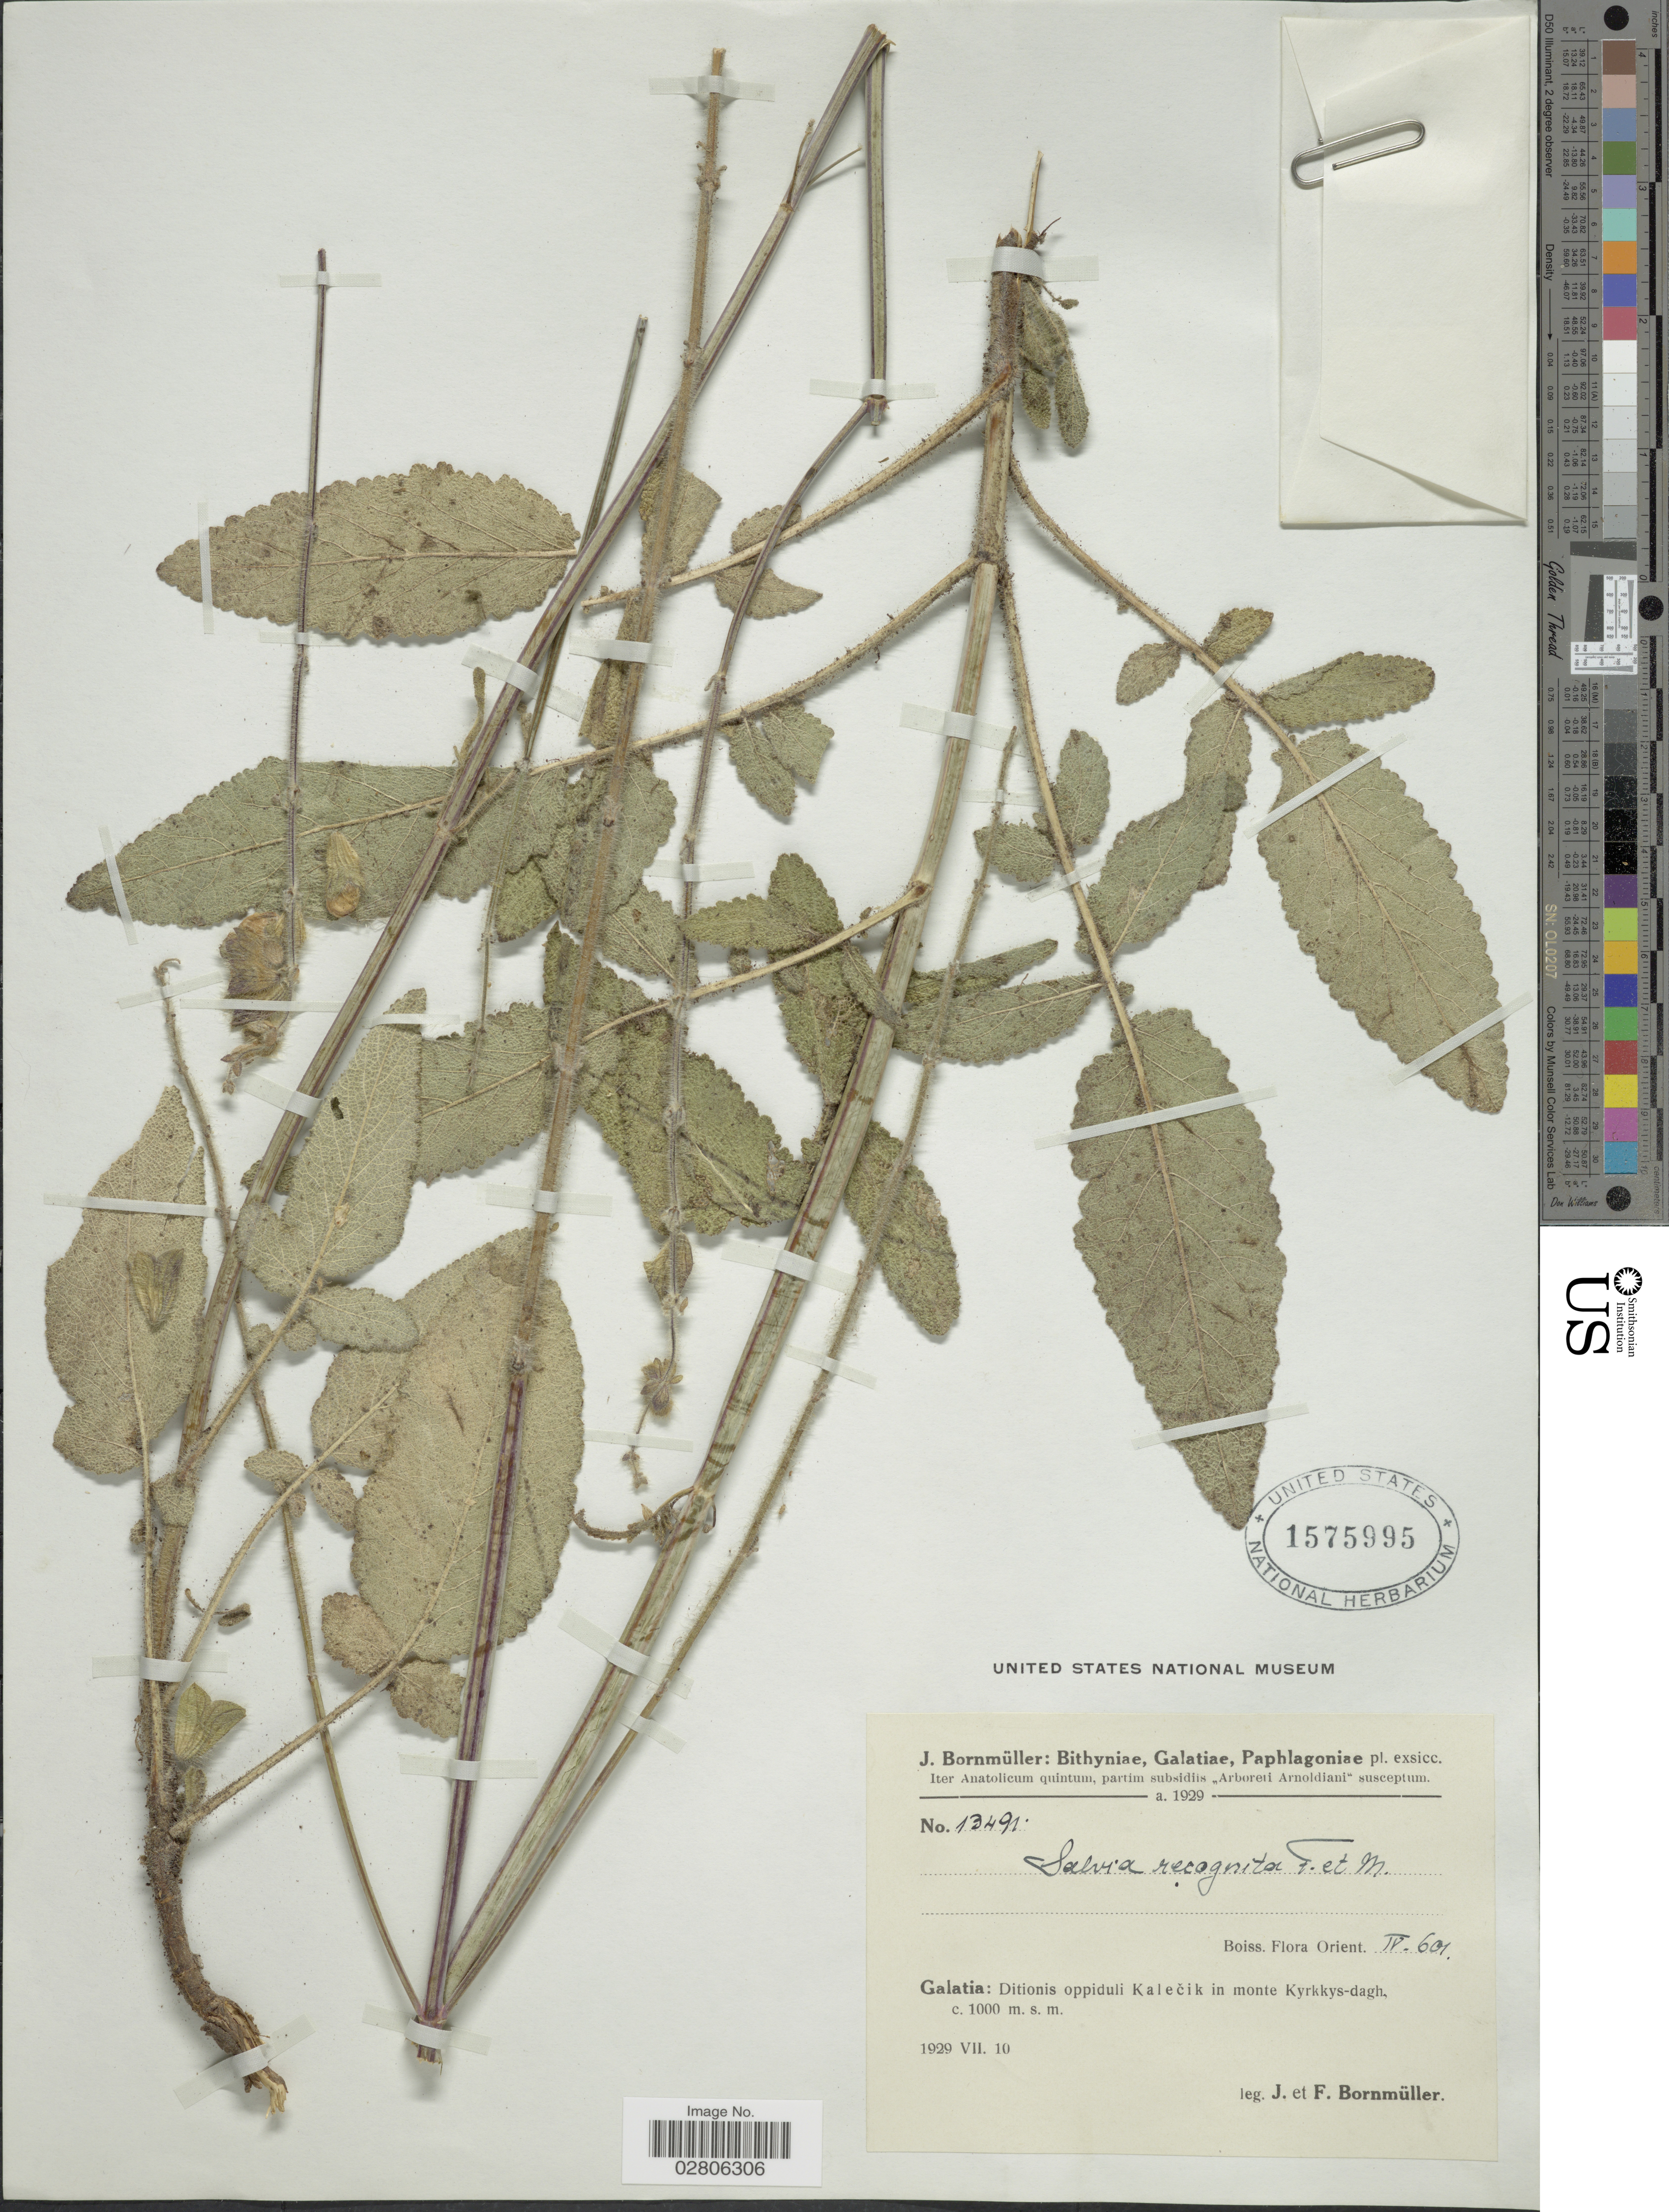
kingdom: Plantae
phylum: Tracheophyta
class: Magnoliopsida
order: Lamiales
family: Lamiaceae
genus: Salvia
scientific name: Salvia recognita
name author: Fisch. & C.A. Mey.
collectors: J. Bornmüller & F. Bornmüller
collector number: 13491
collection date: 1929-07-10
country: Turkey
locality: Galatia: Ditionis oppiduli Kalecik in monte Kyrkkys-dagh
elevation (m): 1000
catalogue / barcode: US 1575995